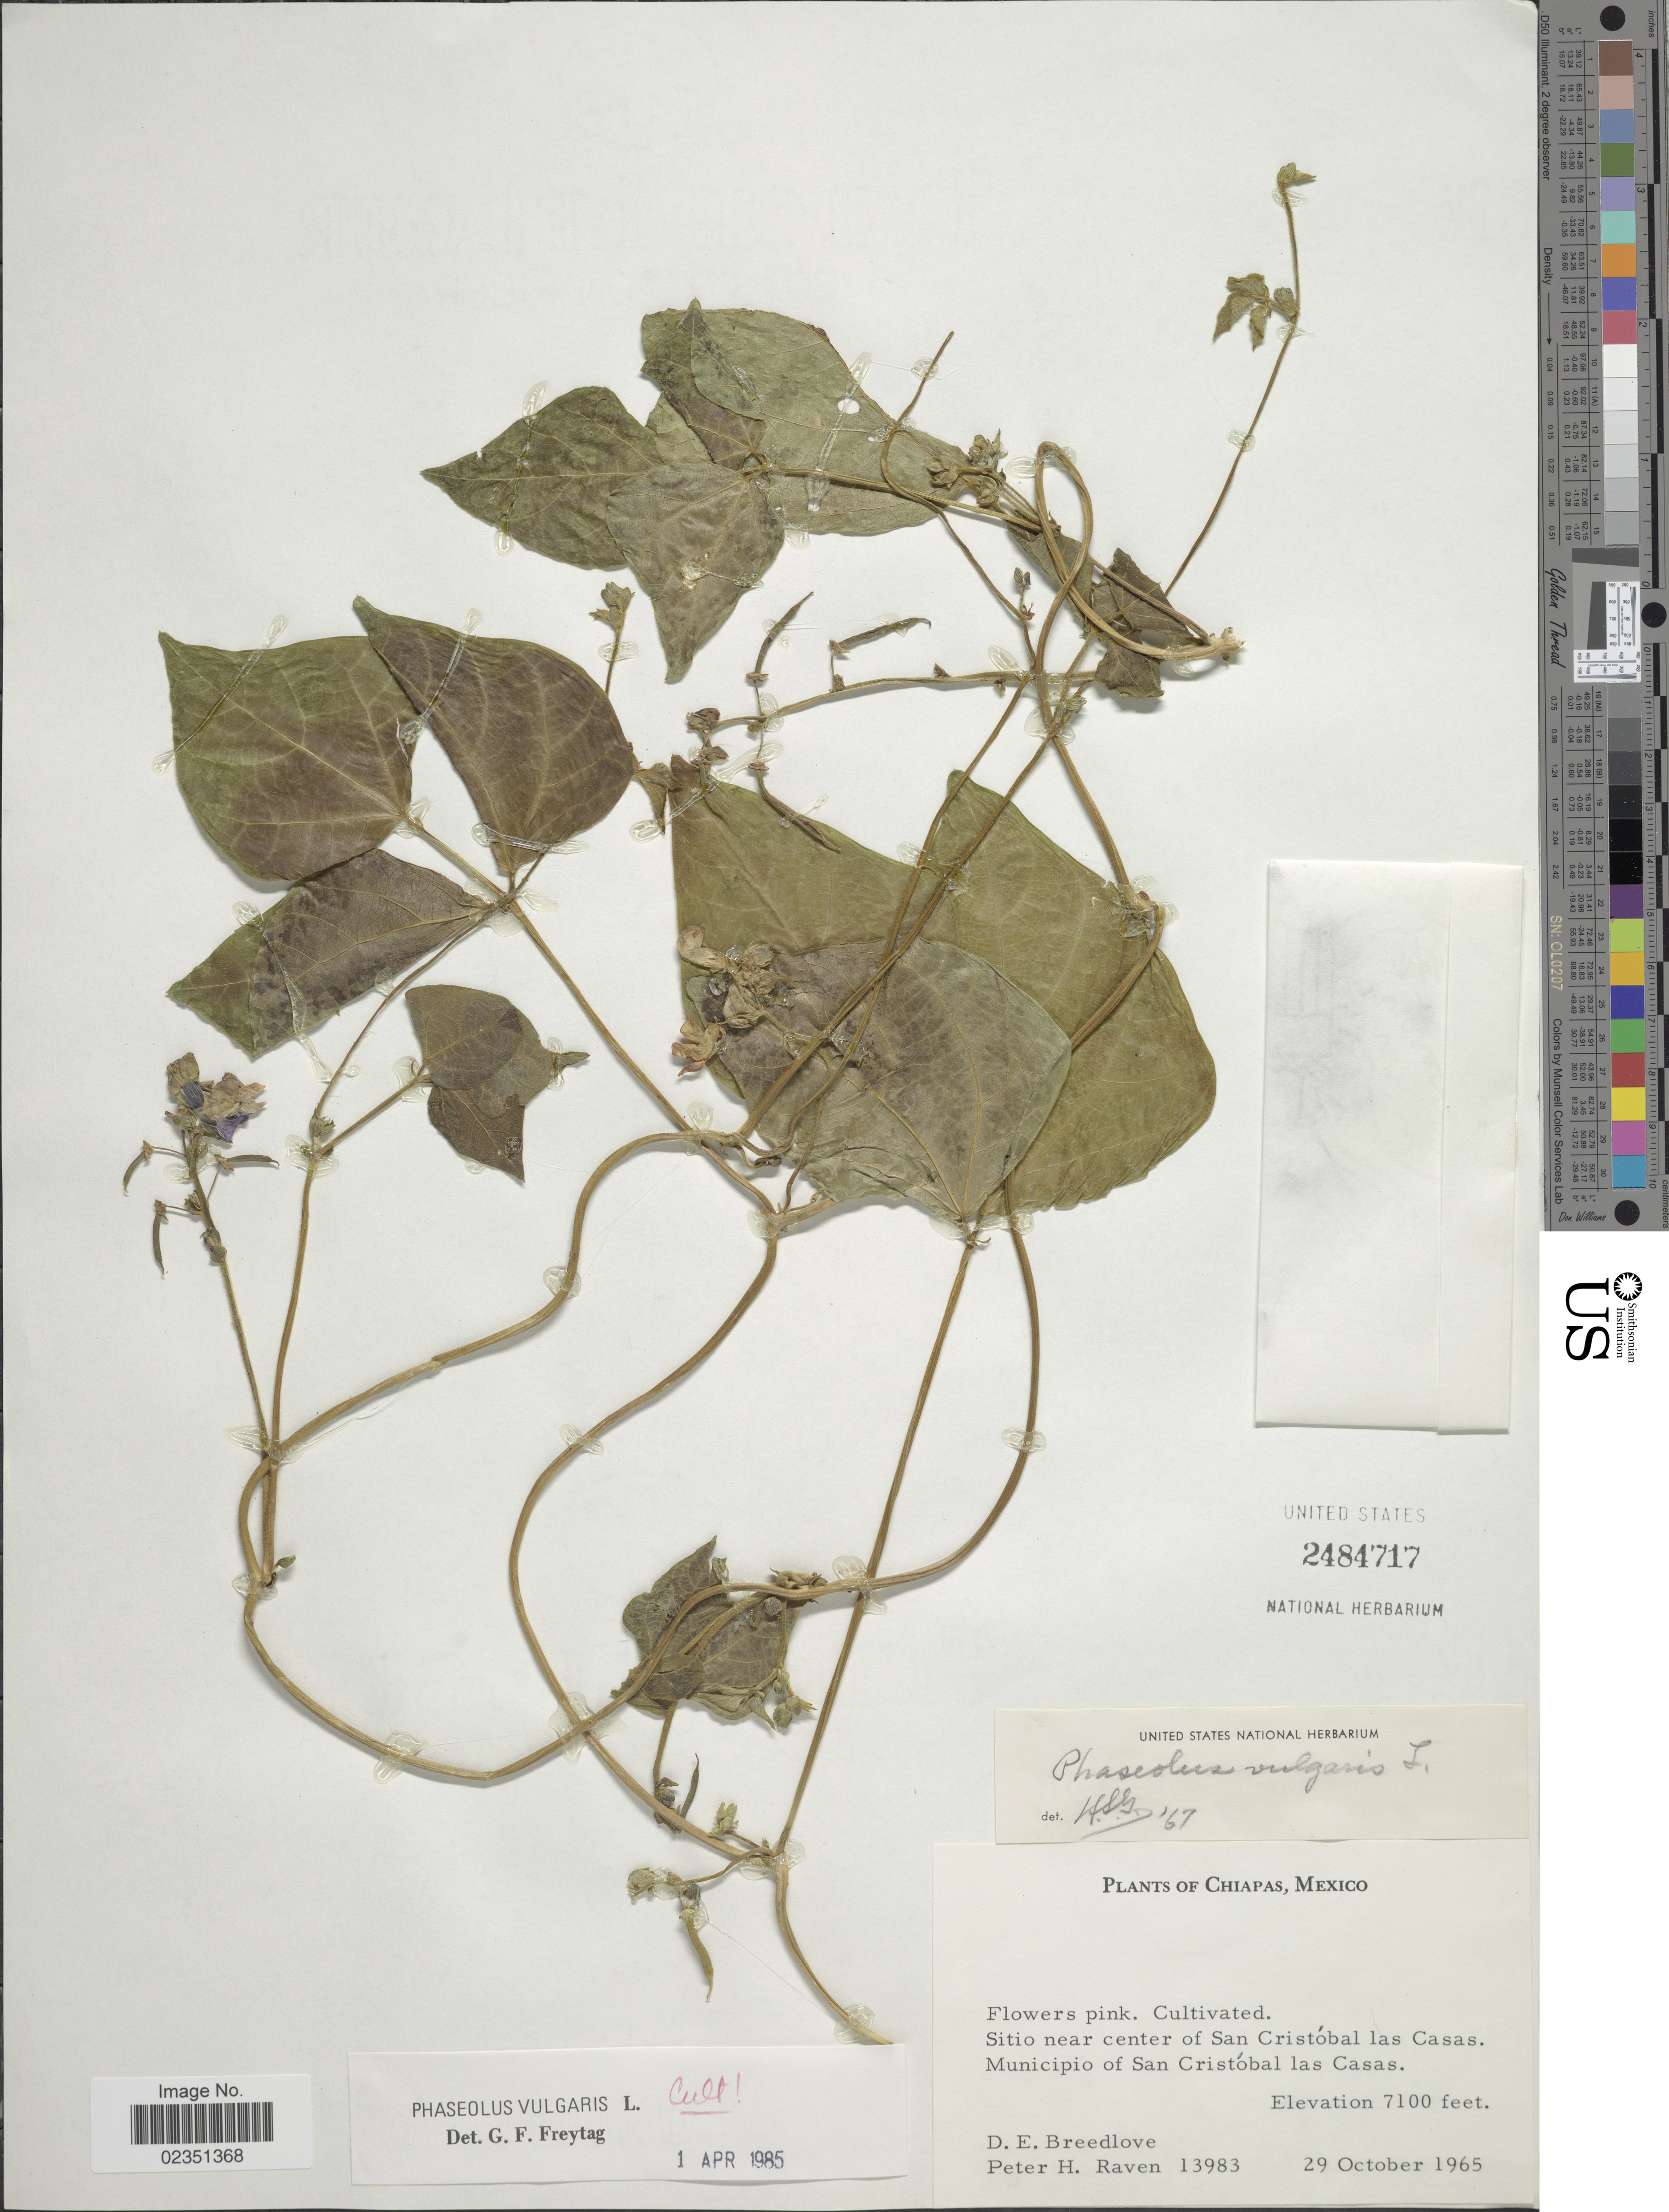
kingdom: Plantae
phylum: Tracheophyta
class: Magnoliopsida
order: Fabales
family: Fabaceae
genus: Phaseolus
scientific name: Phaseolus vulgaris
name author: L.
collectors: D. E. Breedlove & P. Raven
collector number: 13983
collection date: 1965-10-29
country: Mexico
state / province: Chiapas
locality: Sitio near center of San Cristobal las Casas. Municipio of San Cristobal las Casas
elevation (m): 2164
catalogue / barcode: US 2484717